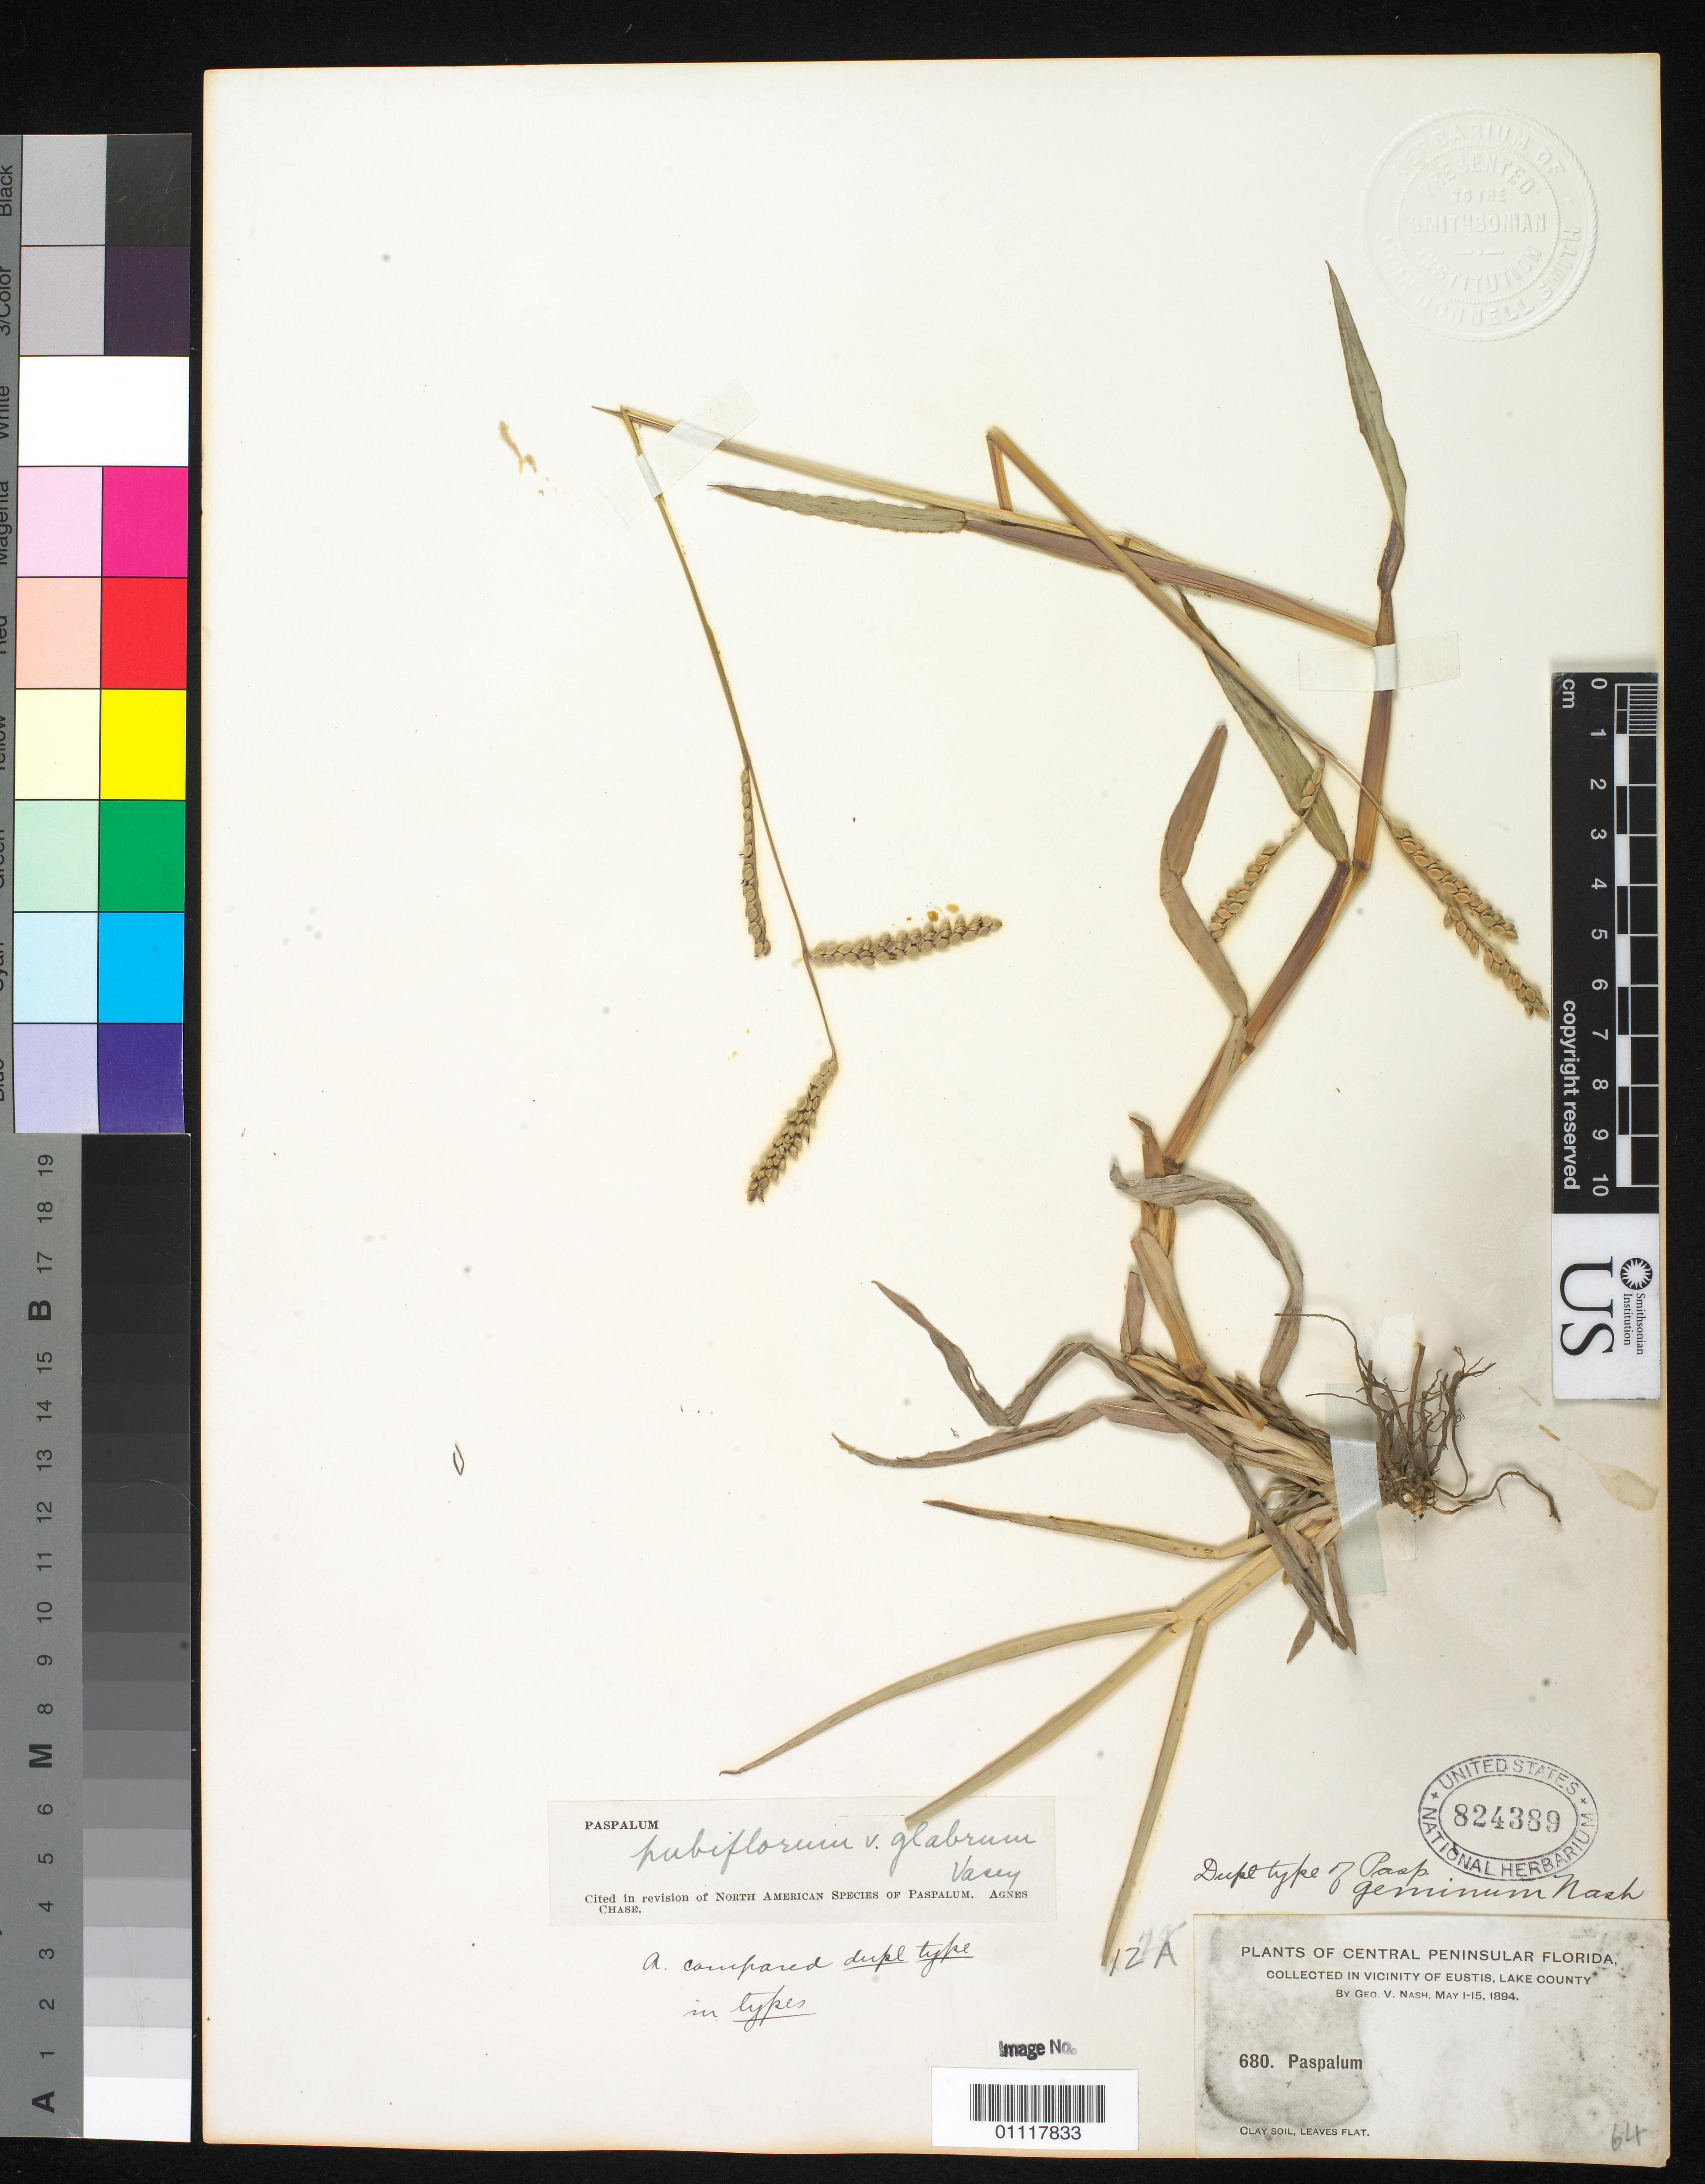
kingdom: Plantae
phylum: Tracheophyta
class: Liliopsida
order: Poales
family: Poaceae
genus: Paspalum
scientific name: Paspalum geminum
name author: Nash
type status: Isotype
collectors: G. V. Nash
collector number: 680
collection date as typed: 01 May 1894 to 15 May 1894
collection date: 1894-05-01/1894-05-15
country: United States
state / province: Florida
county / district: Lake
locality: Vicinity of Eustis, Lake County.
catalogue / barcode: US 824389